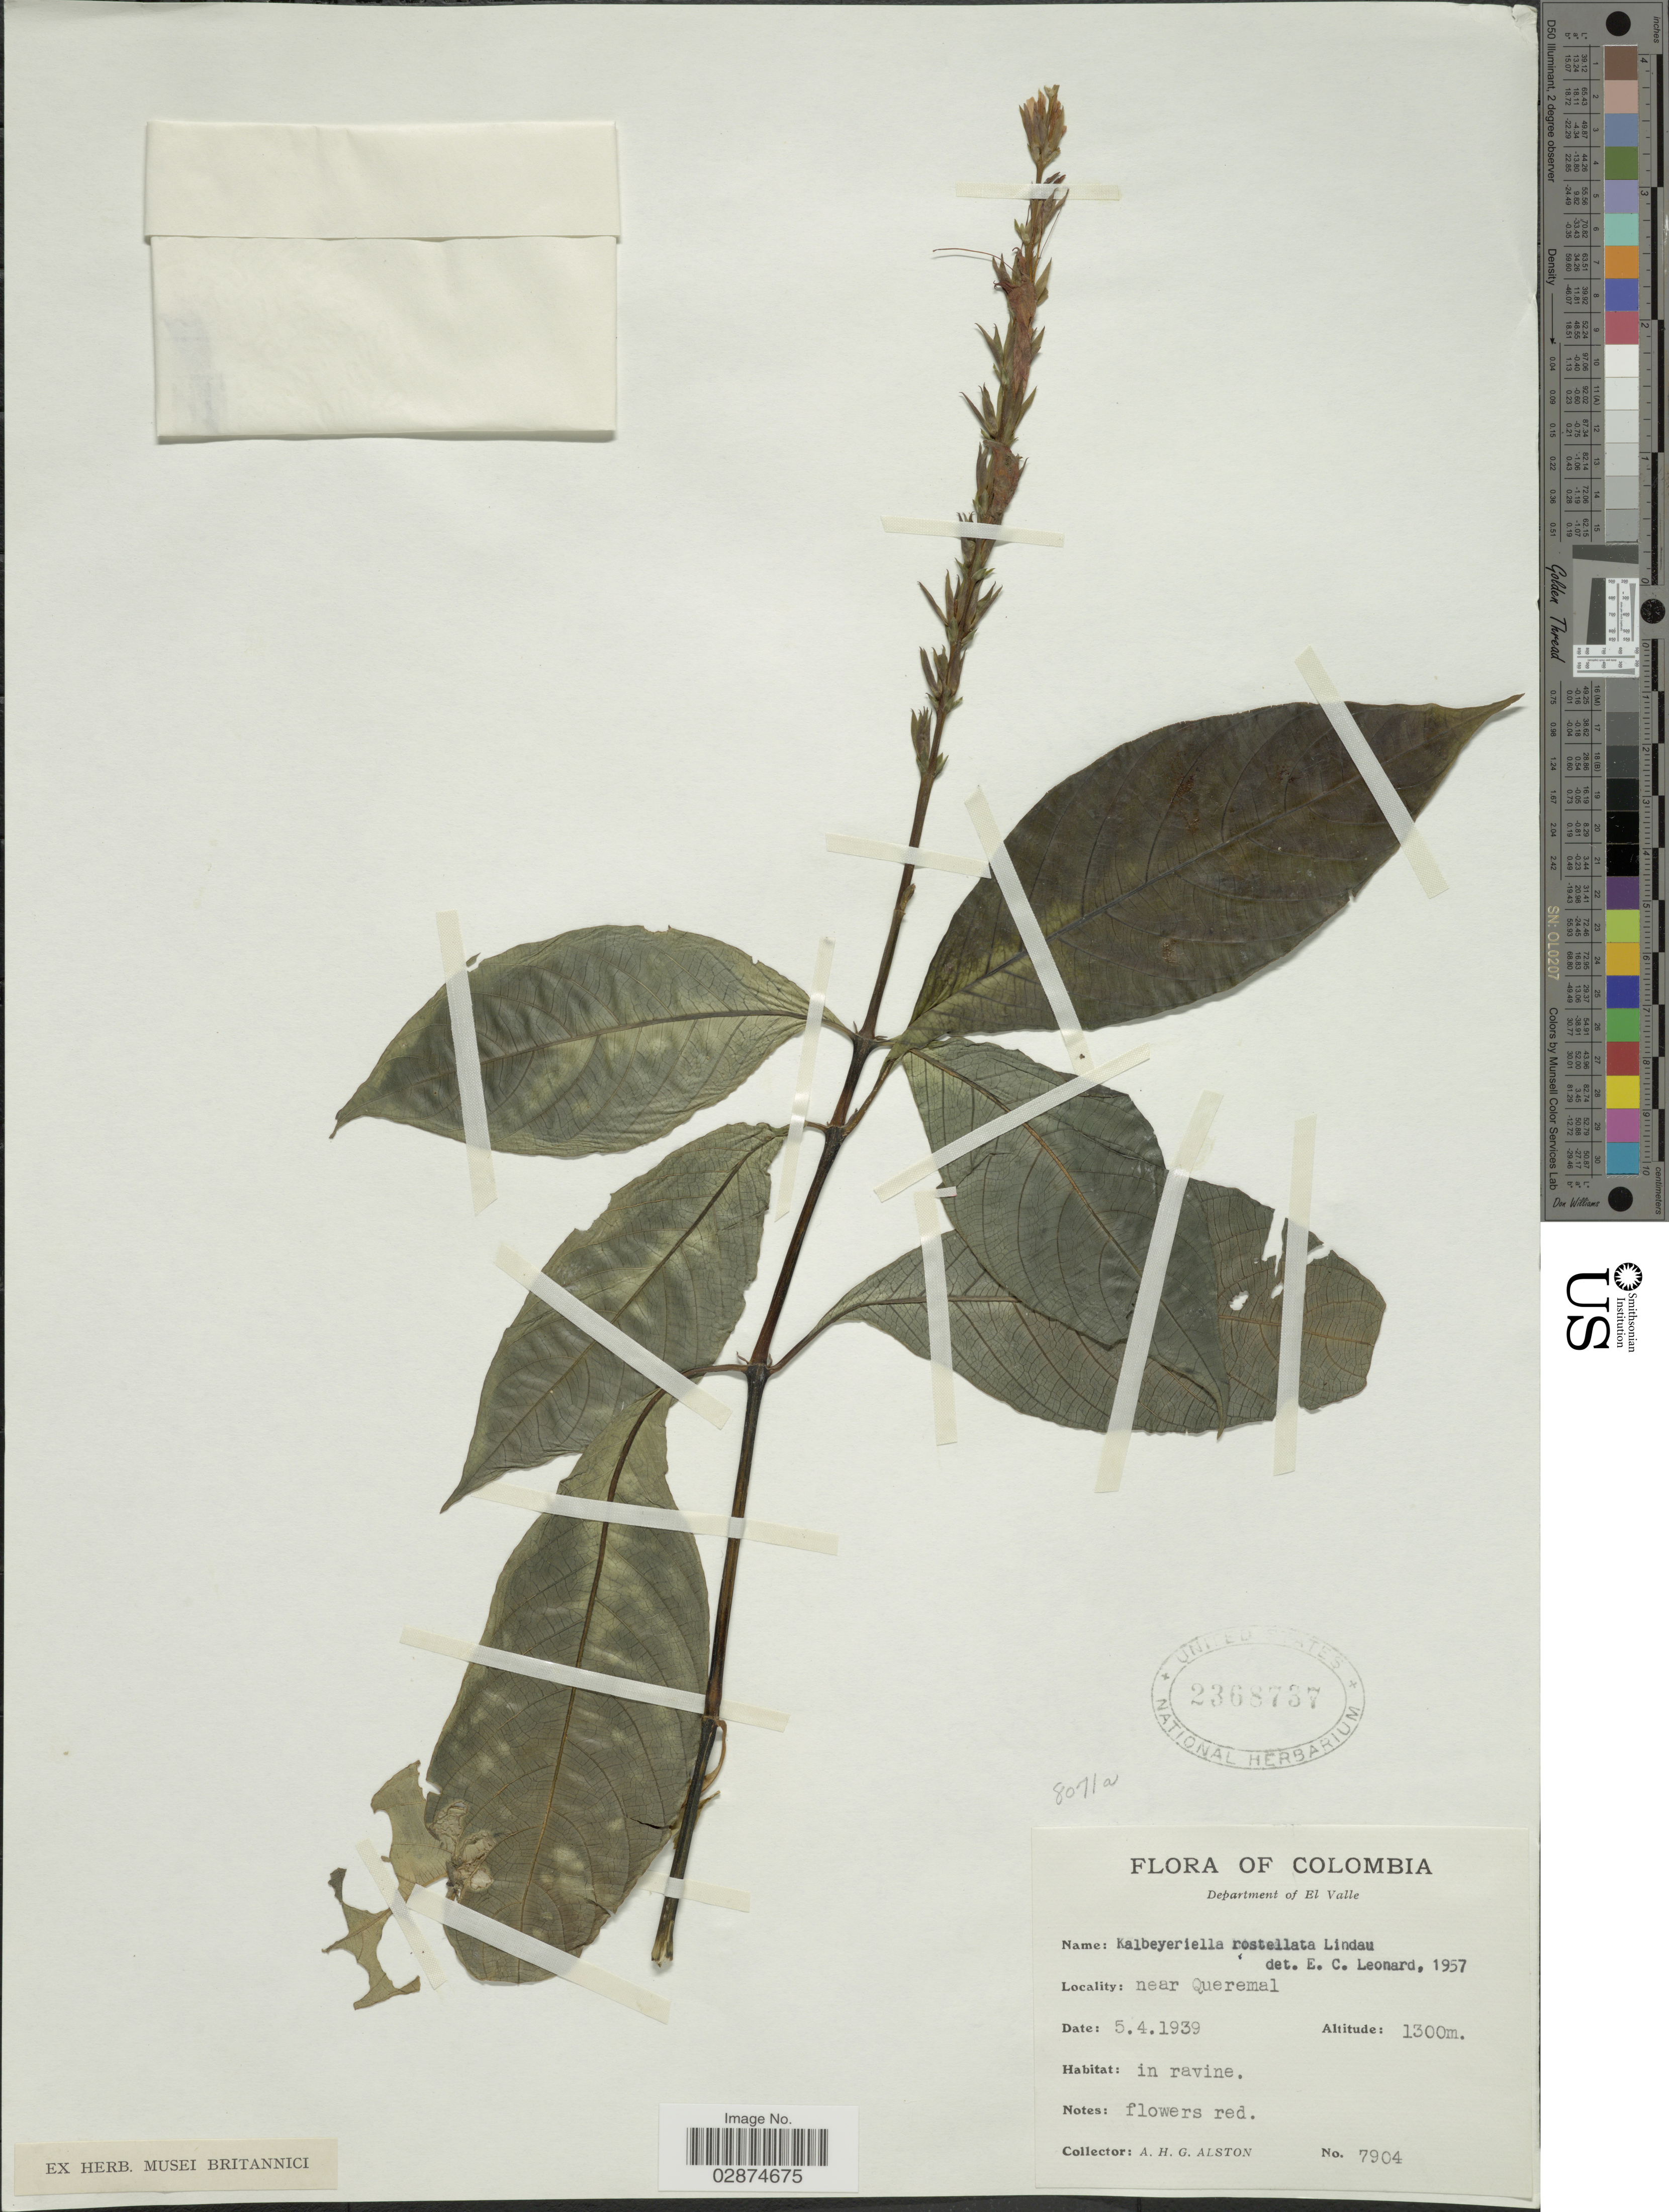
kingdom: Plantae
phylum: Tracheophyta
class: Magnoliopsida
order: Lamiales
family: Acanthaceae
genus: Kalbreyeriella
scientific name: Kalbreyeriella rostellata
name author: Lindau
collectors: A. H. Alston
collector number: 7904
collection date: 1939-04-05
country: Colombia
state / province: Valle del Cauca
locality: Departmento of El Valle, near Queremal.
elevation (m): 1300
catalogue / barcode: US 2368737